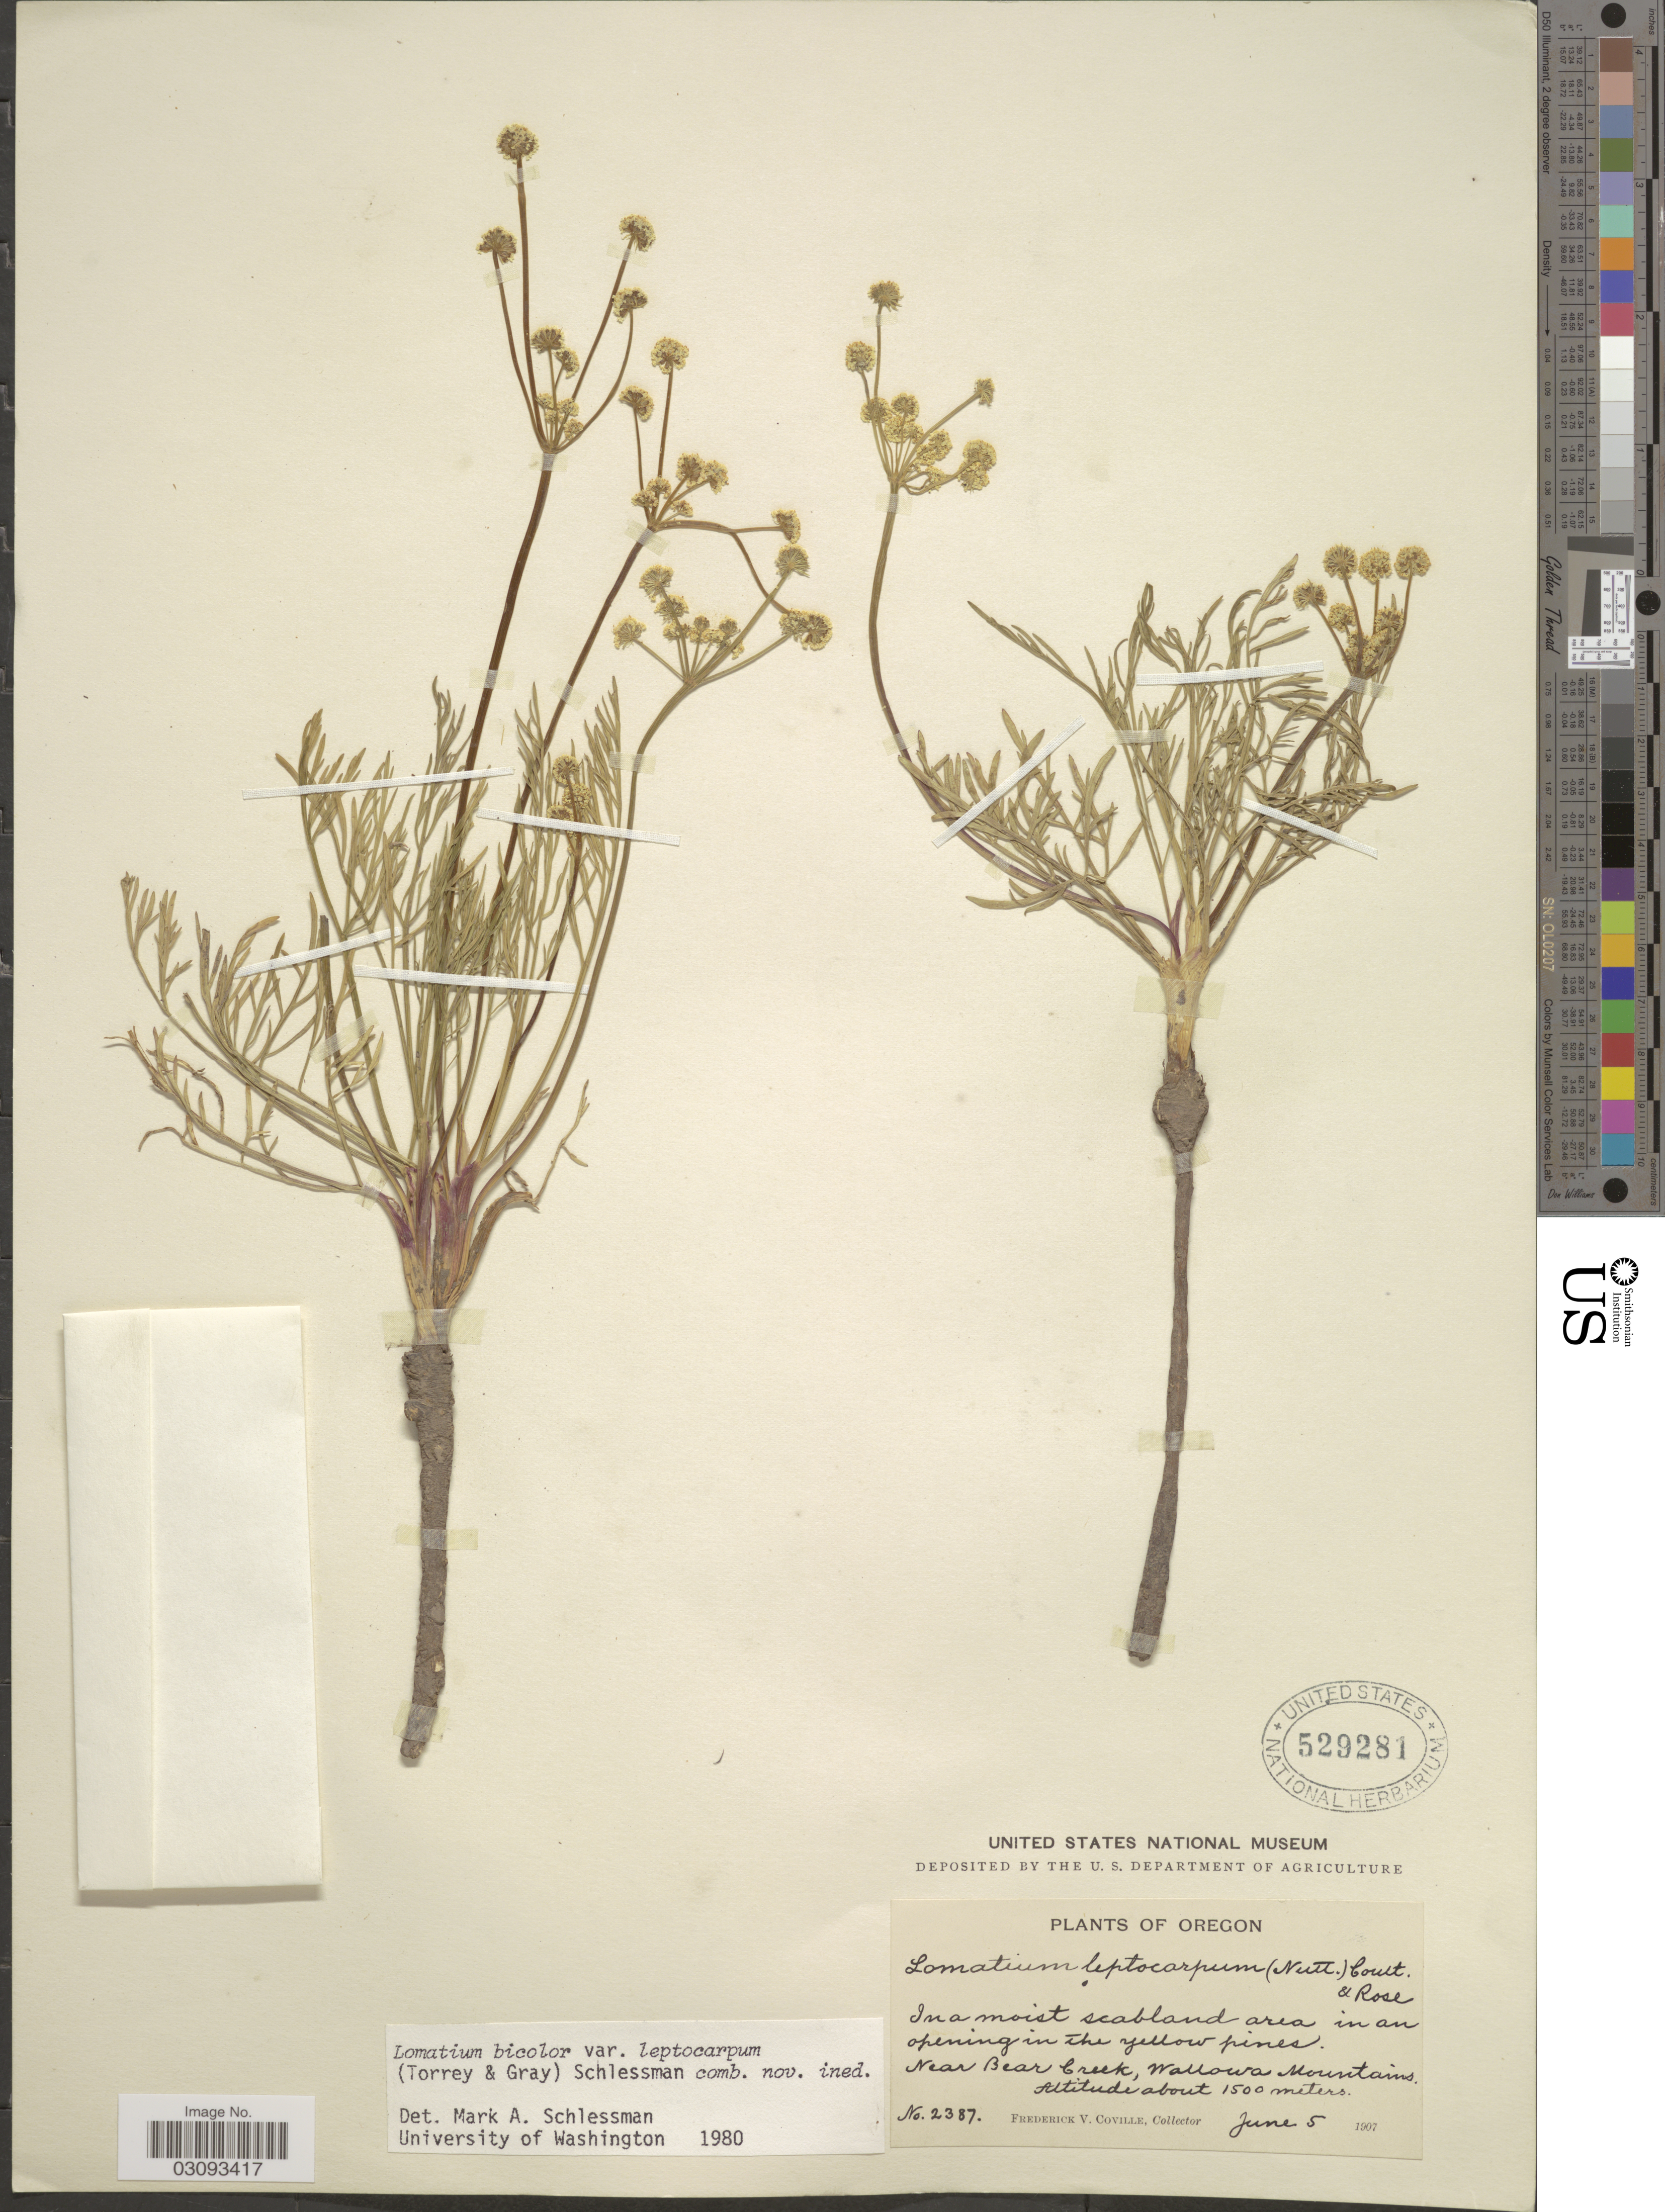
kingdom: Plantae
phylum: Tracheophyta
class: Magnoliopsida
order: Apiales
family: Apiaceae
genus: Lomatium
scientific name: Lomatium bicolor var. leptocarpum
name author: (Torr. & A. Gray) Schlessman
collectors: F. V. Coville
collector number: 2387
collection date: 1907-06-05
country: United States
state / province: Oregon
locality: Near Bear Creek, Wallowa Mountains.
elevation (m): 1500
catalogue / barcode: US 529281